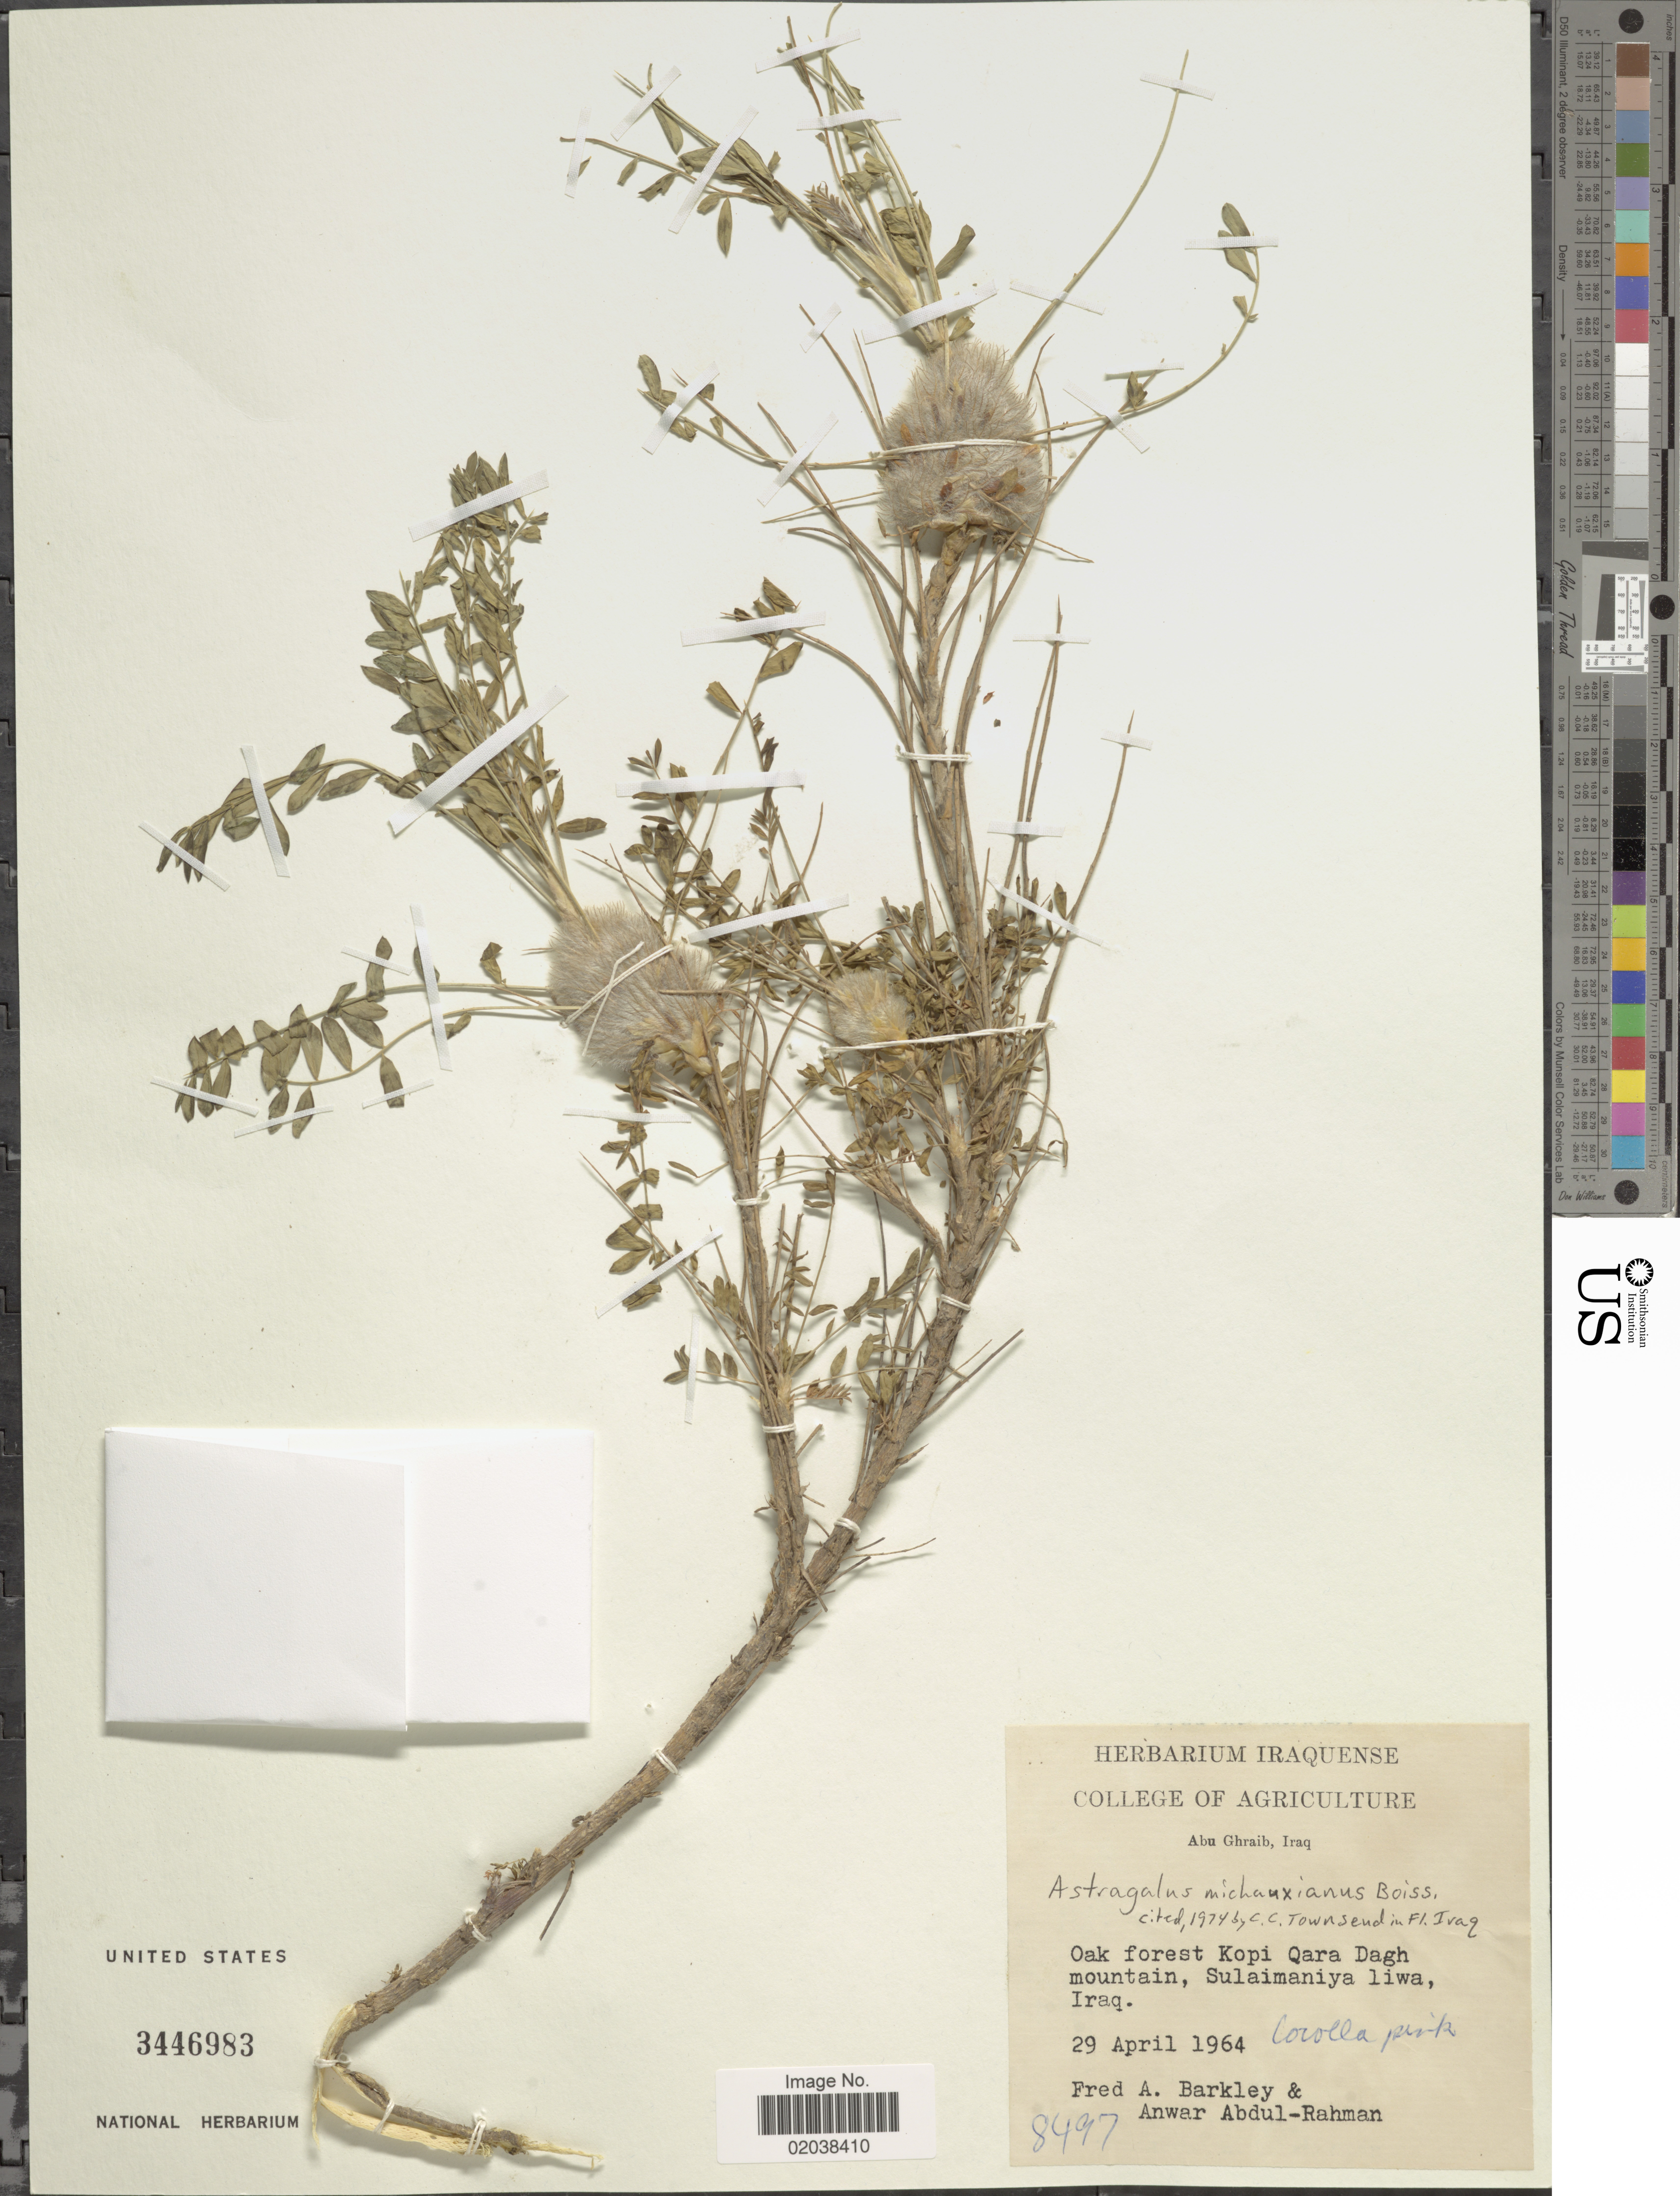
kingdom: Plantae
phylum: Tracheophyta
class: Magnoliopsida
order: Fabales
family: Fabaceae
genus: Astragalus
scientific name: Astragalus michauxianus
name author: Boiss.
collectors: F. A. Barkley & A. Abdul- Rahman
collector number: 8497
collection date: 1964-04-29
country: Iraq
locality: Abu Ghraib. Oak forest Kopi Qara Dagh mountain, Sulaimaniya liwa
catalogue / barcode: US 3446983